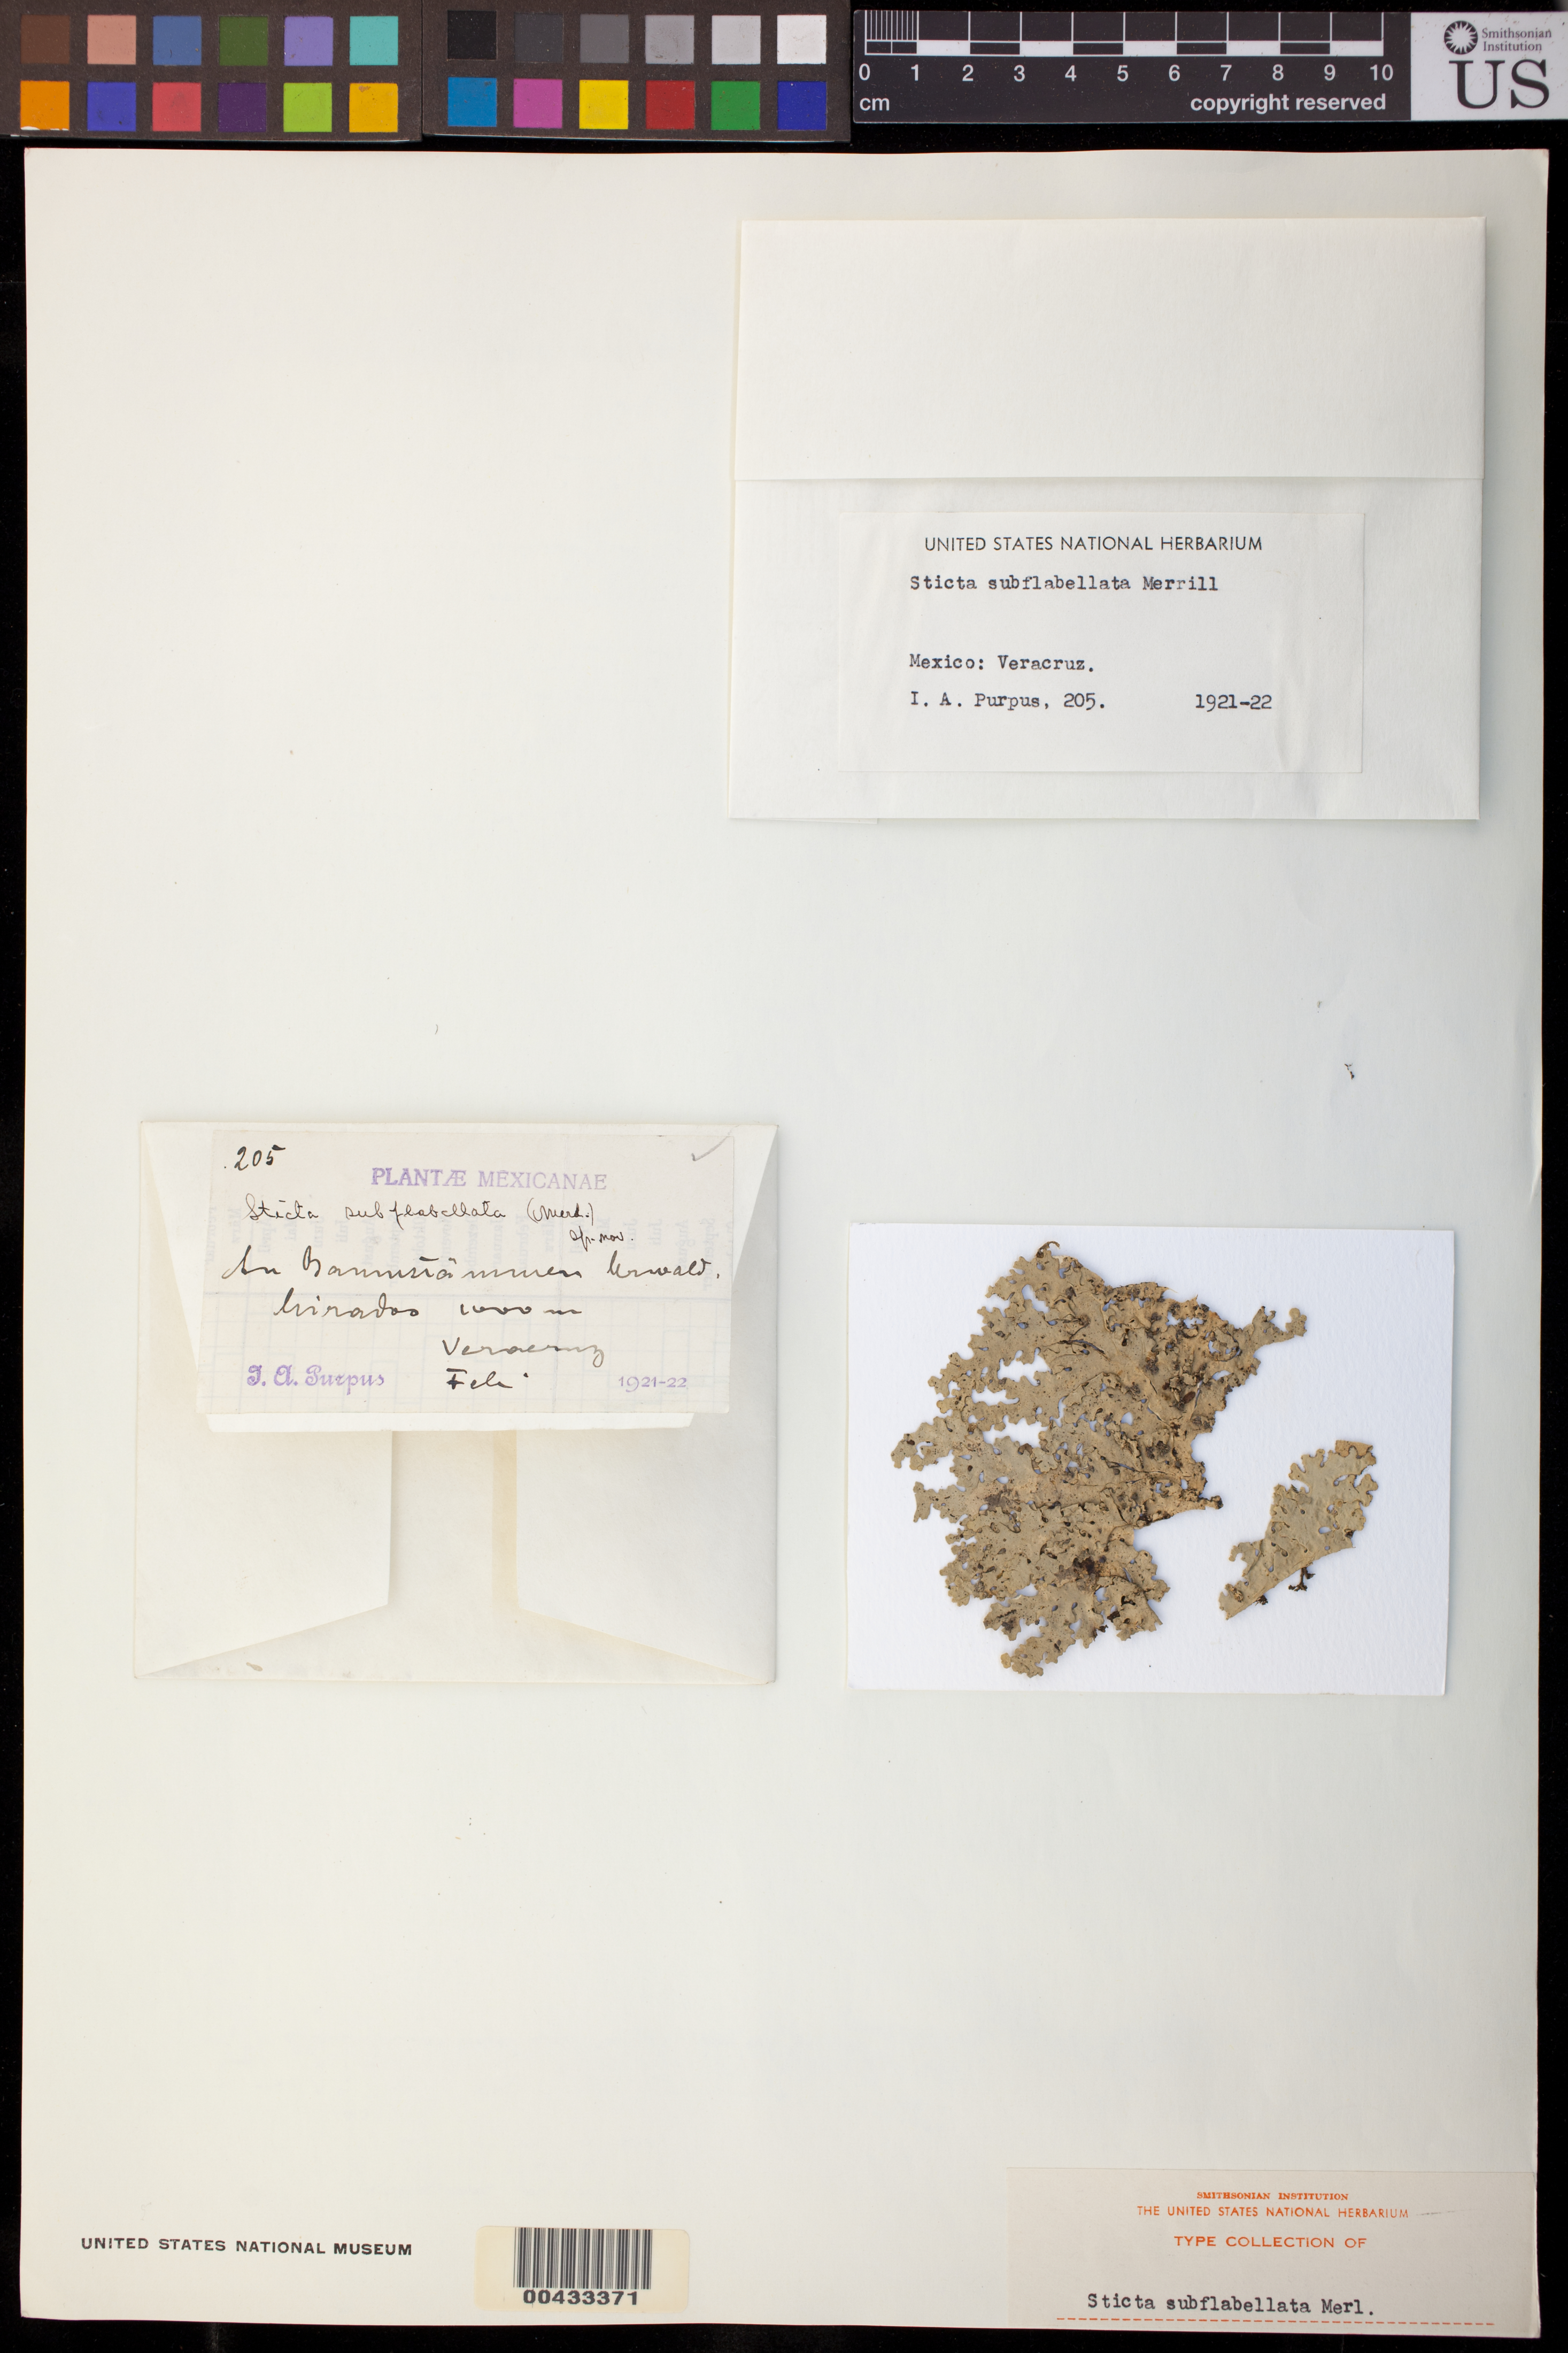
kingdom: Fungi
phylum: Ascomycota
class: Lecanoromycetes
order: Peltigerales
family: Lobariaceae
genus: Sticta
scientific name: Sticta subflabellata G. Merr., ined.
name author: G. Merr.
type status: Original Material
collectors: C. A. Purpus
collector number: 205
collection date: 1921/1922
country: Mexico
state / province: Veracruz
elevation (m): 1000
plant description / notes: Annotated as "Sticta subflabellata Merrill" (=G. Merr.), apparently an ined. name never published.